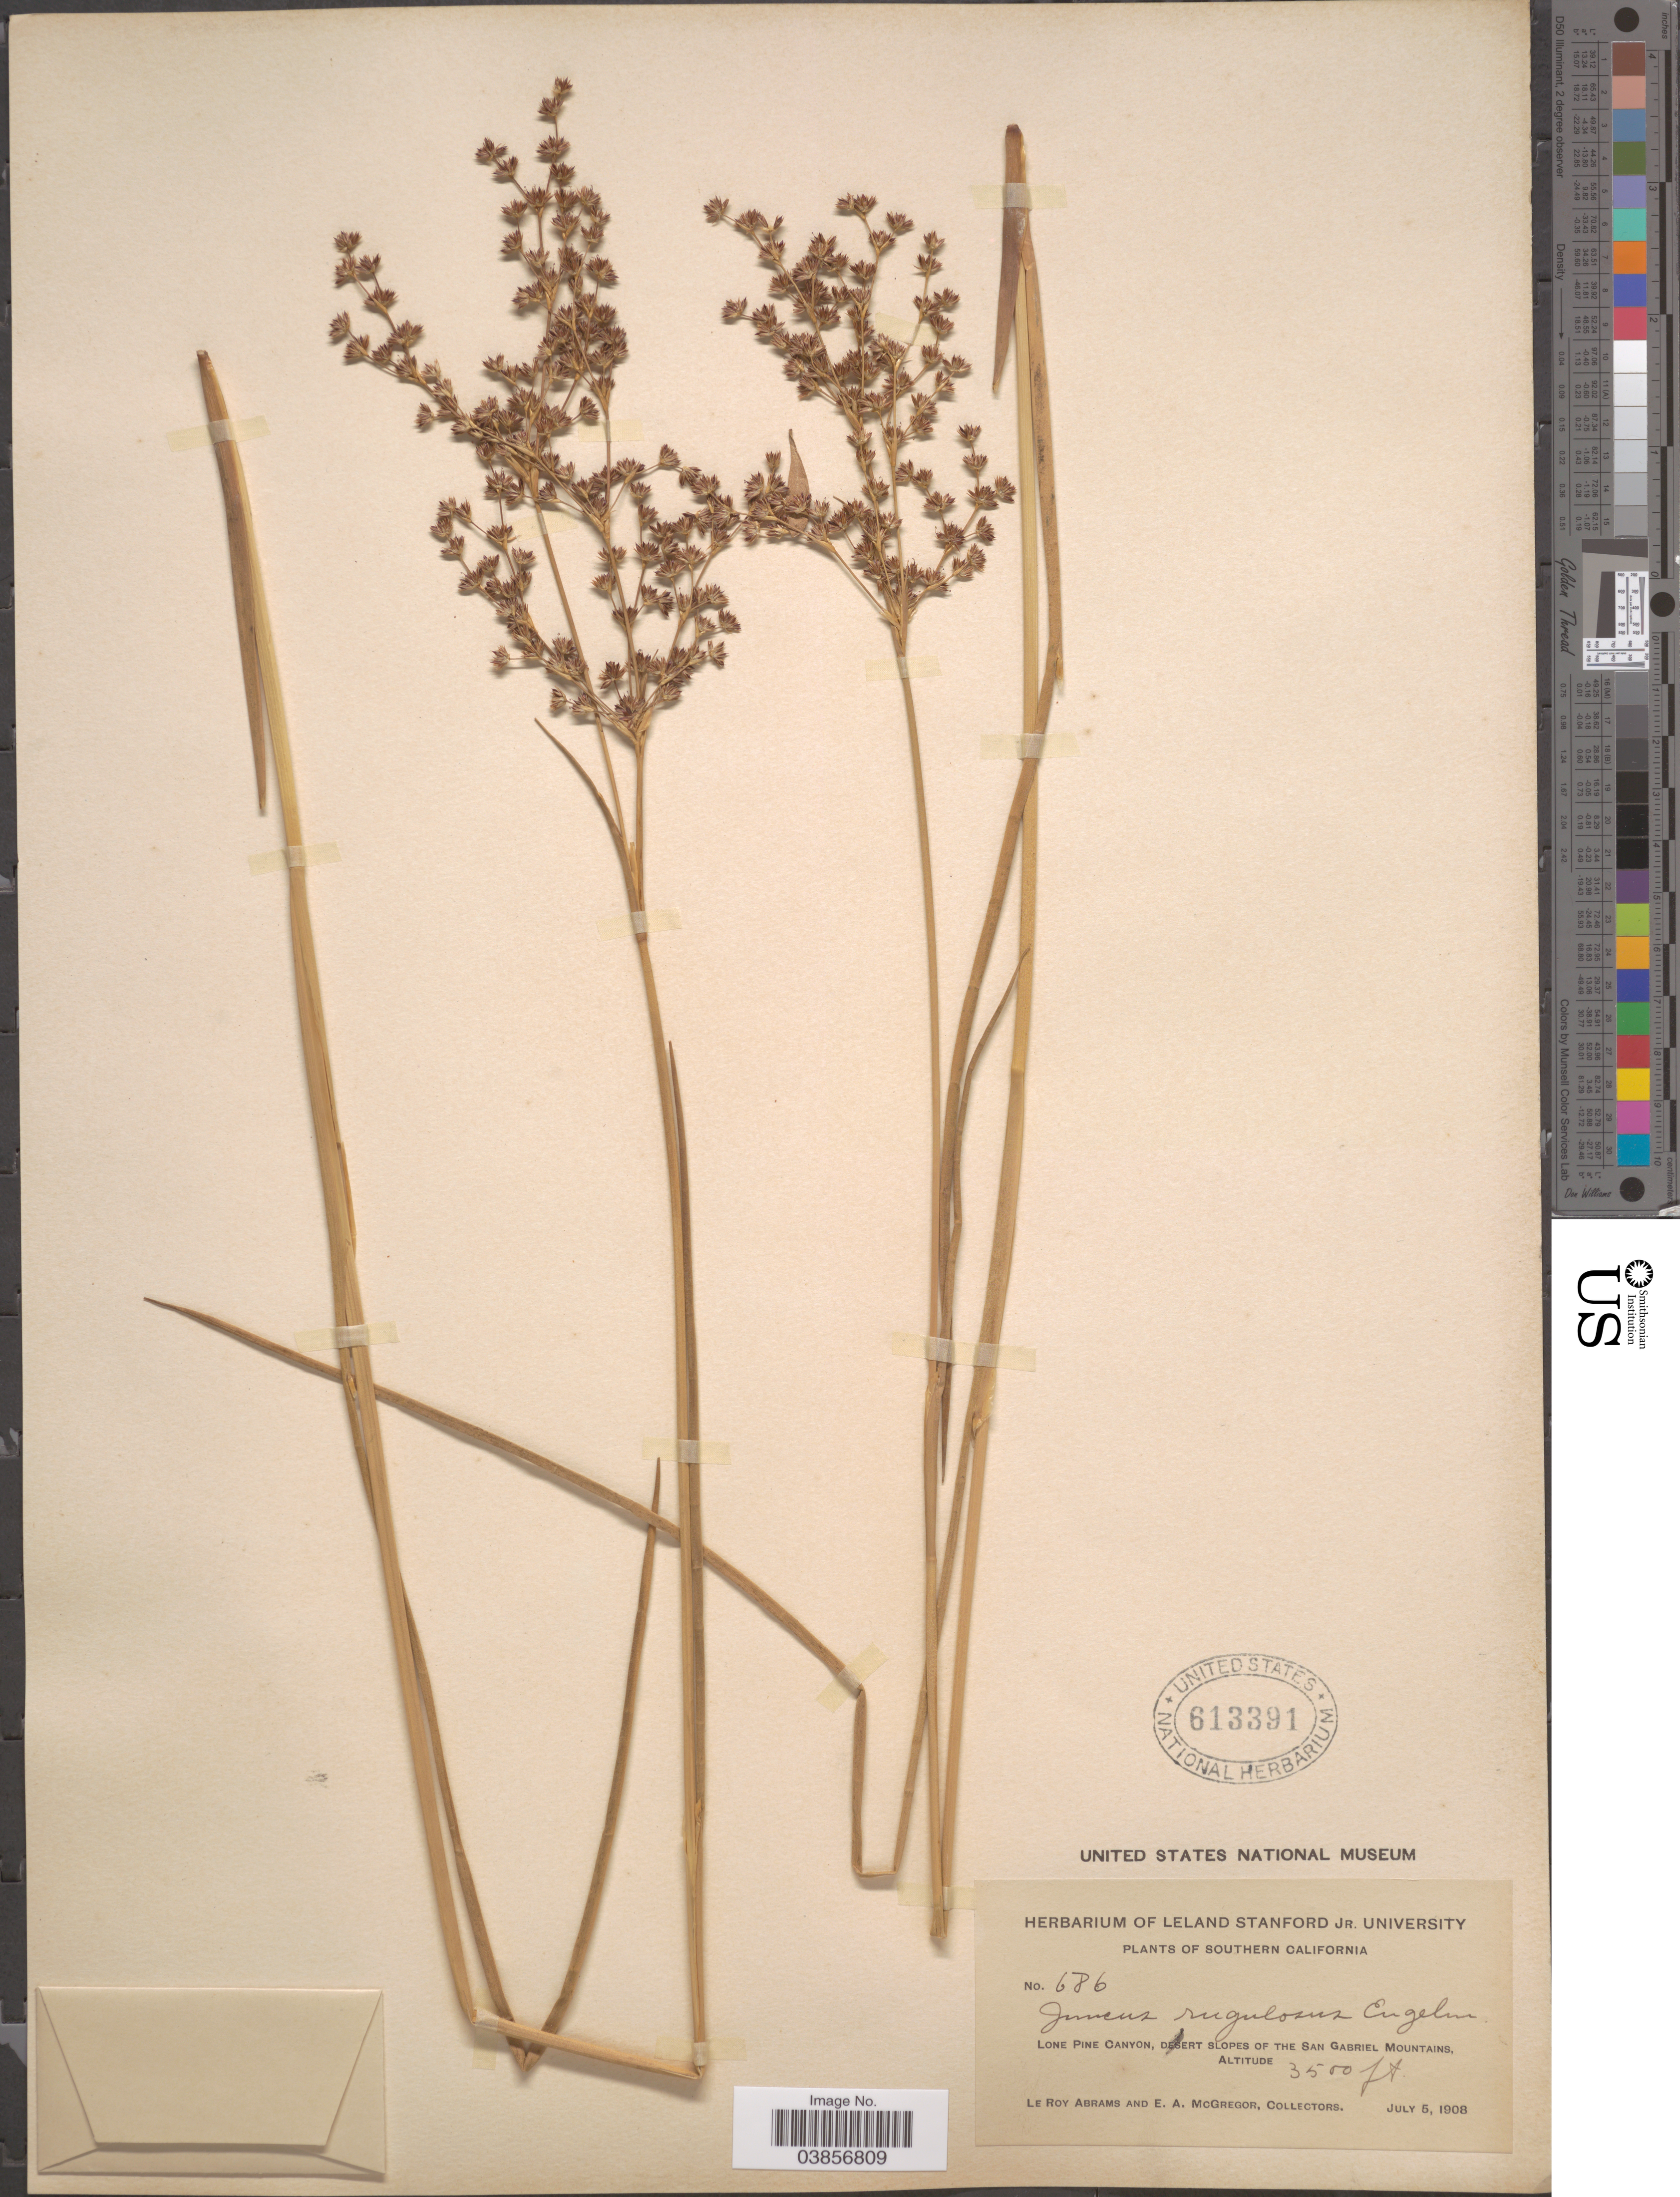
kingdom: Plantae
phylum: Tracheophyta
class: Liliopsida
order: Poales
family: Juncaceae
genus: Juncus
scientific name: Juncus rugulosus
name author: Engelm.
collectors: L. Abrams & E. A. McGregor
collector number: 686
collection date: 1908-07-05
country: United States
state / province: California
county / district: Los Angeles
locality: Southern California. Lone Pine Canyon, Desert Slopes of the San Gabriel Mountains.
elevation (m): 1067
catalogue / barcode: US 613391